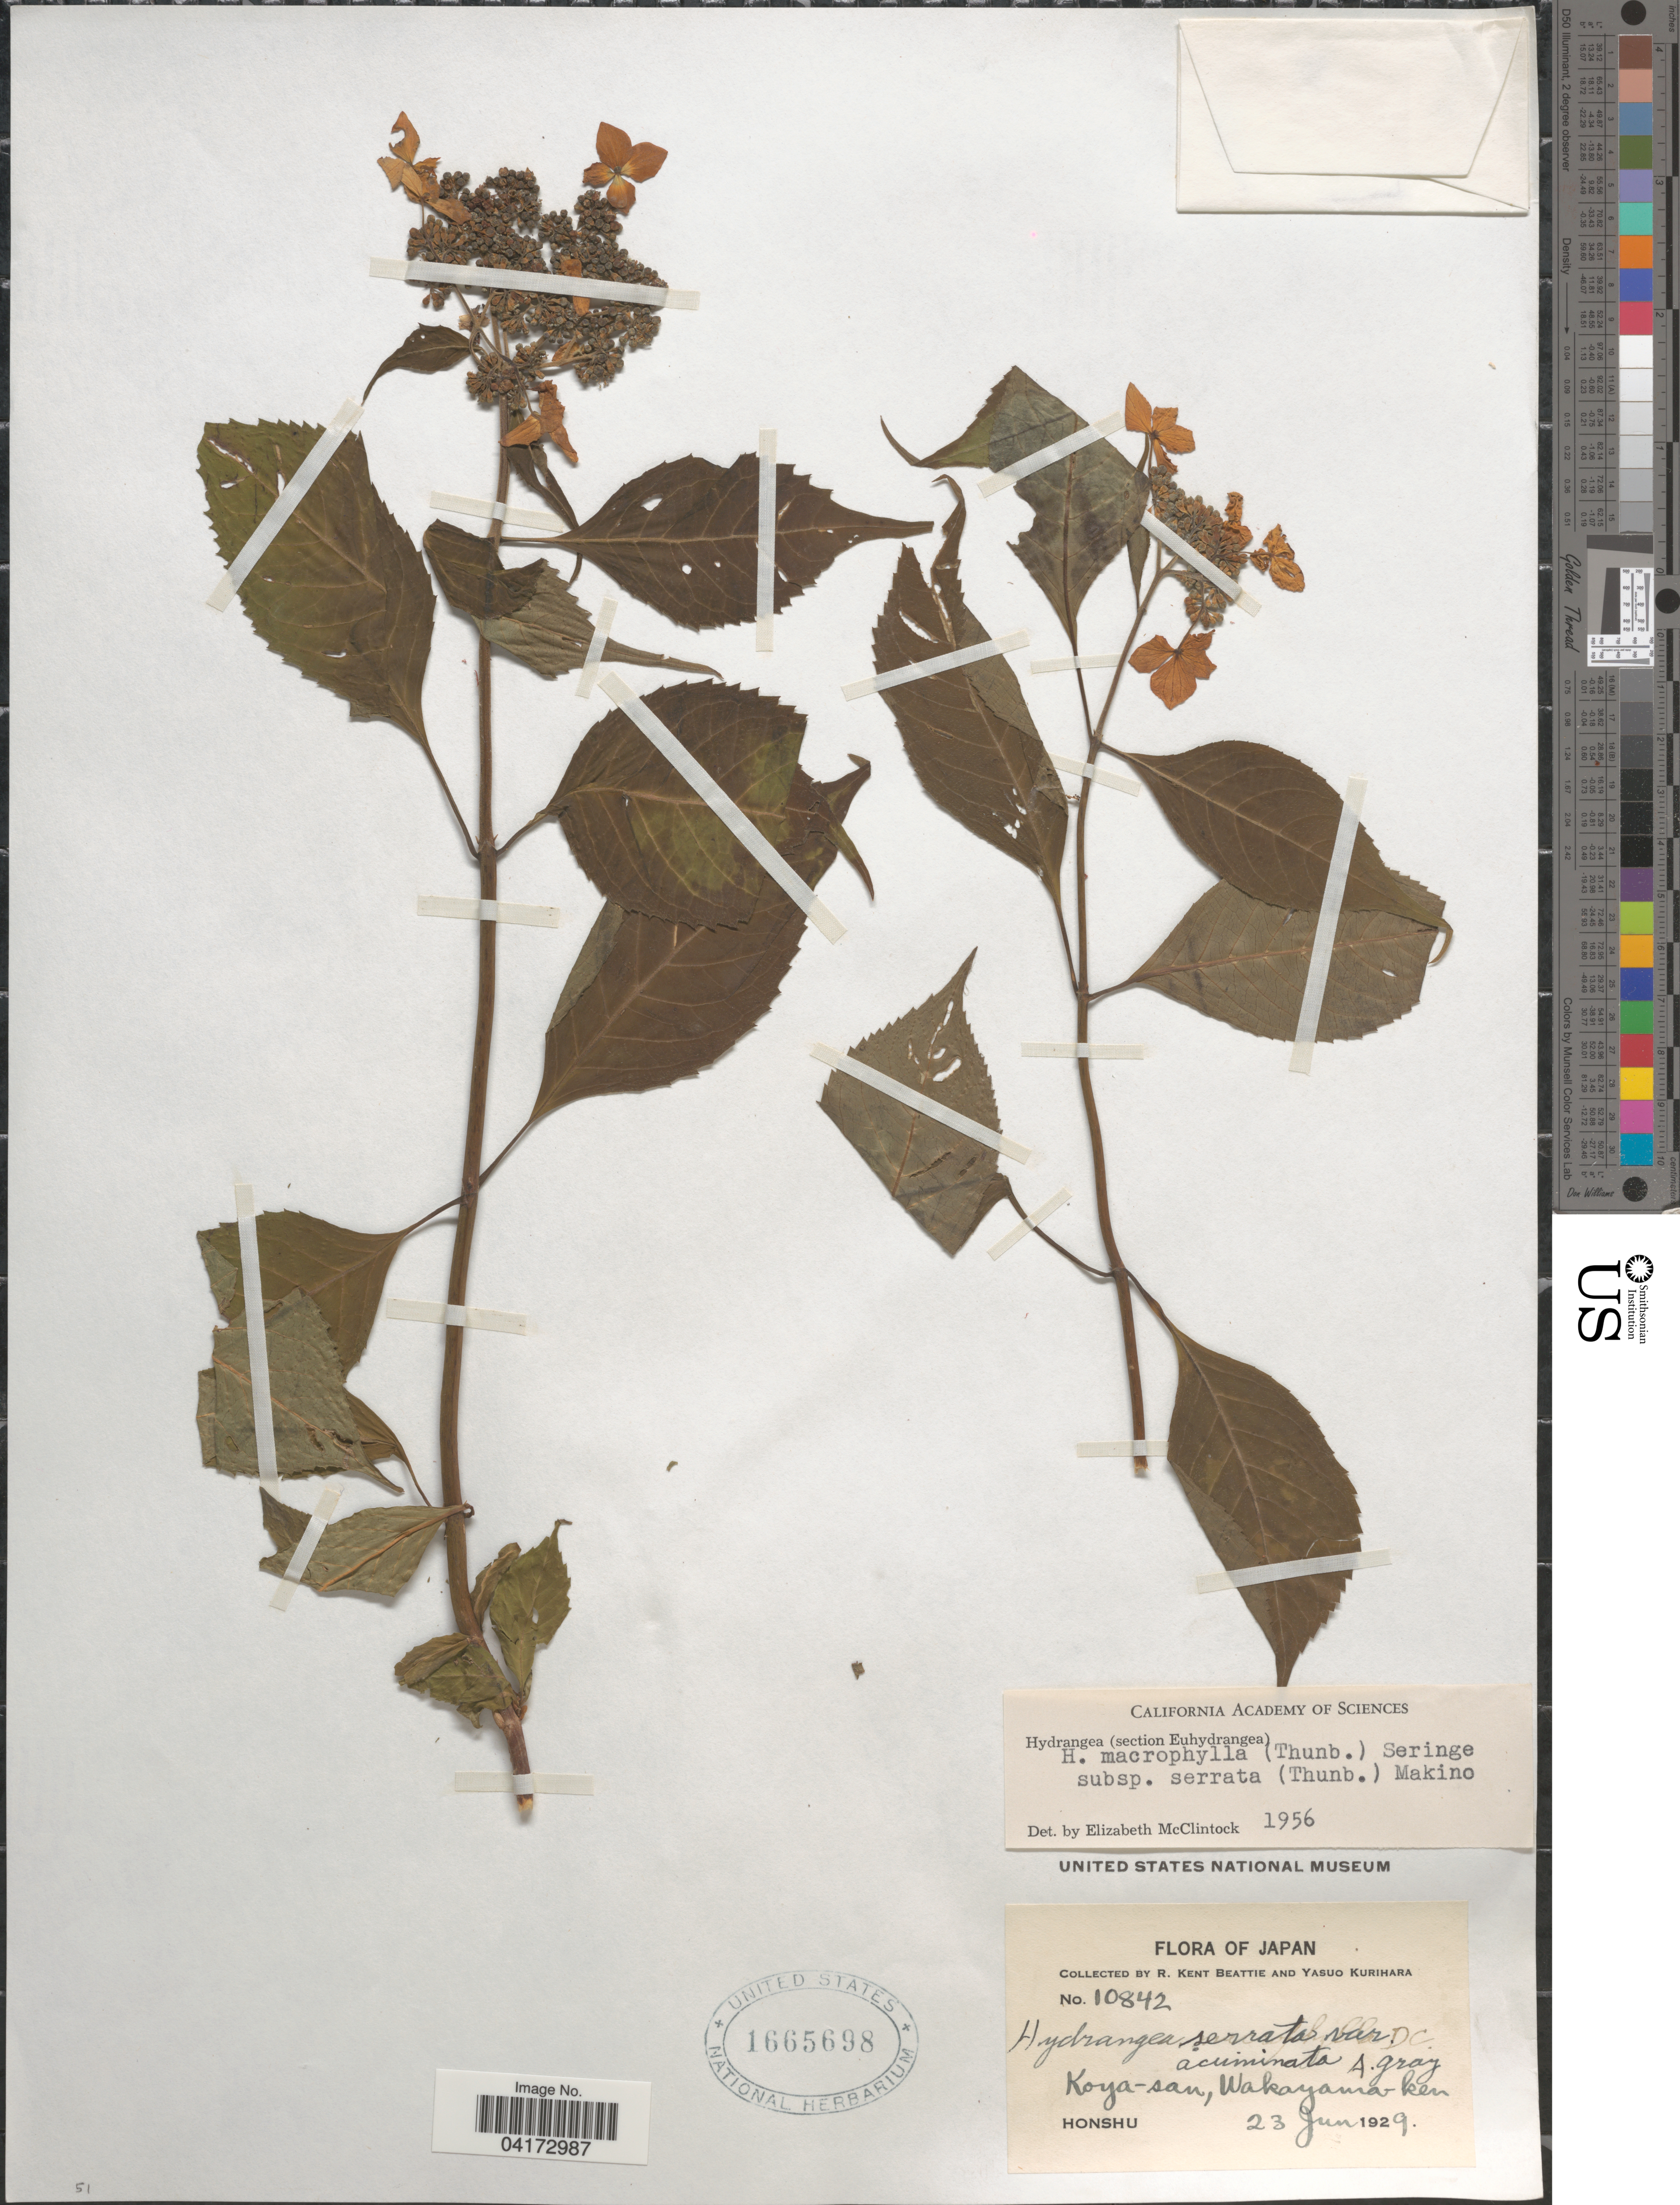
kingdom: Plantae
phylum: Tracheophyta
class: Magnoliopsida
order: Cornales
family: Hydrangeaceae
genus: Hydrangea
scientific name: Hydrangea macrophylla subsp. serrata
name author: (Thunb.) Makino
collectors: R. K. Beattie & Y. Kurihara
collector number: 10842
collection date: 1929-06-23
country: Japan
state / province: Wakayama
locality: Koya-san, Wakayama-ken. Honshu.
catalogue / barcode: US 1665698